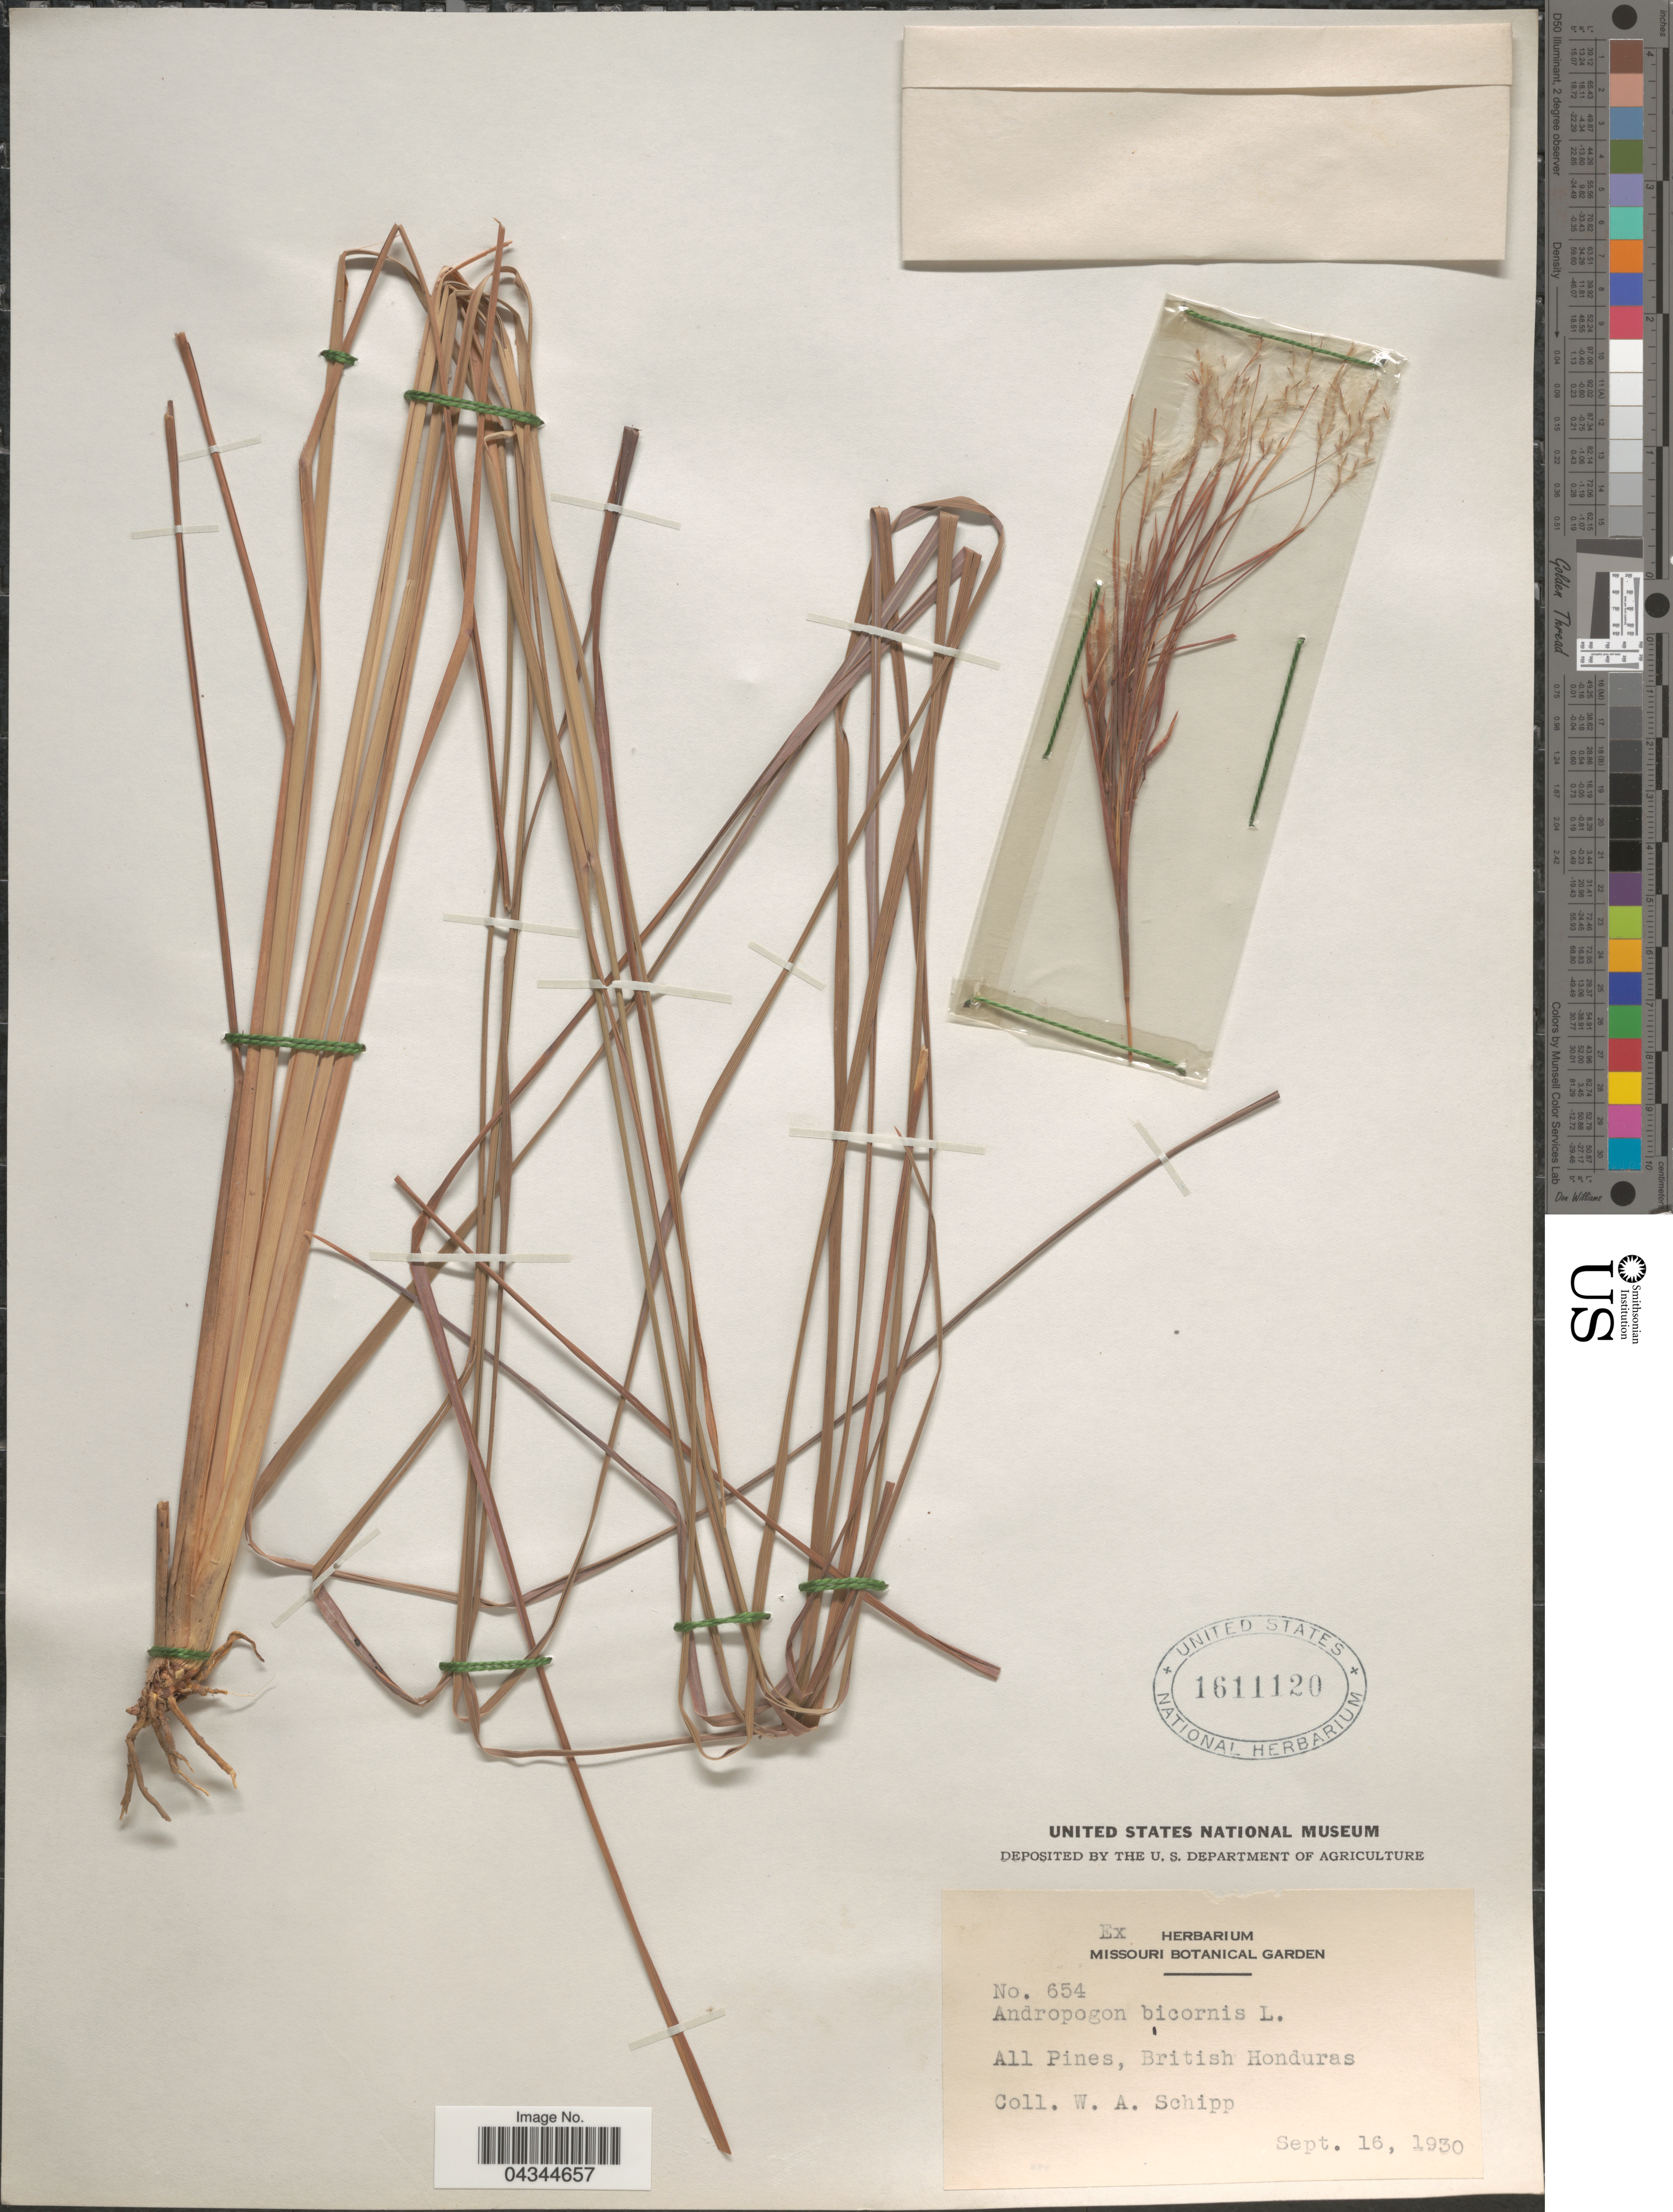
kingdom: Plantae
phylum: Tracheophyta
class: Liliopsida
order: Poales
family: Poaceae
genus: Andropogon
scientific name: Andropogon bicornis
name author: L.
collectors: W. Schipp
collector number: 654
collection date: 1930-09-16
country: Belize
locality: All Pines, British Honduras.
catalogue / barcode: US 1611120